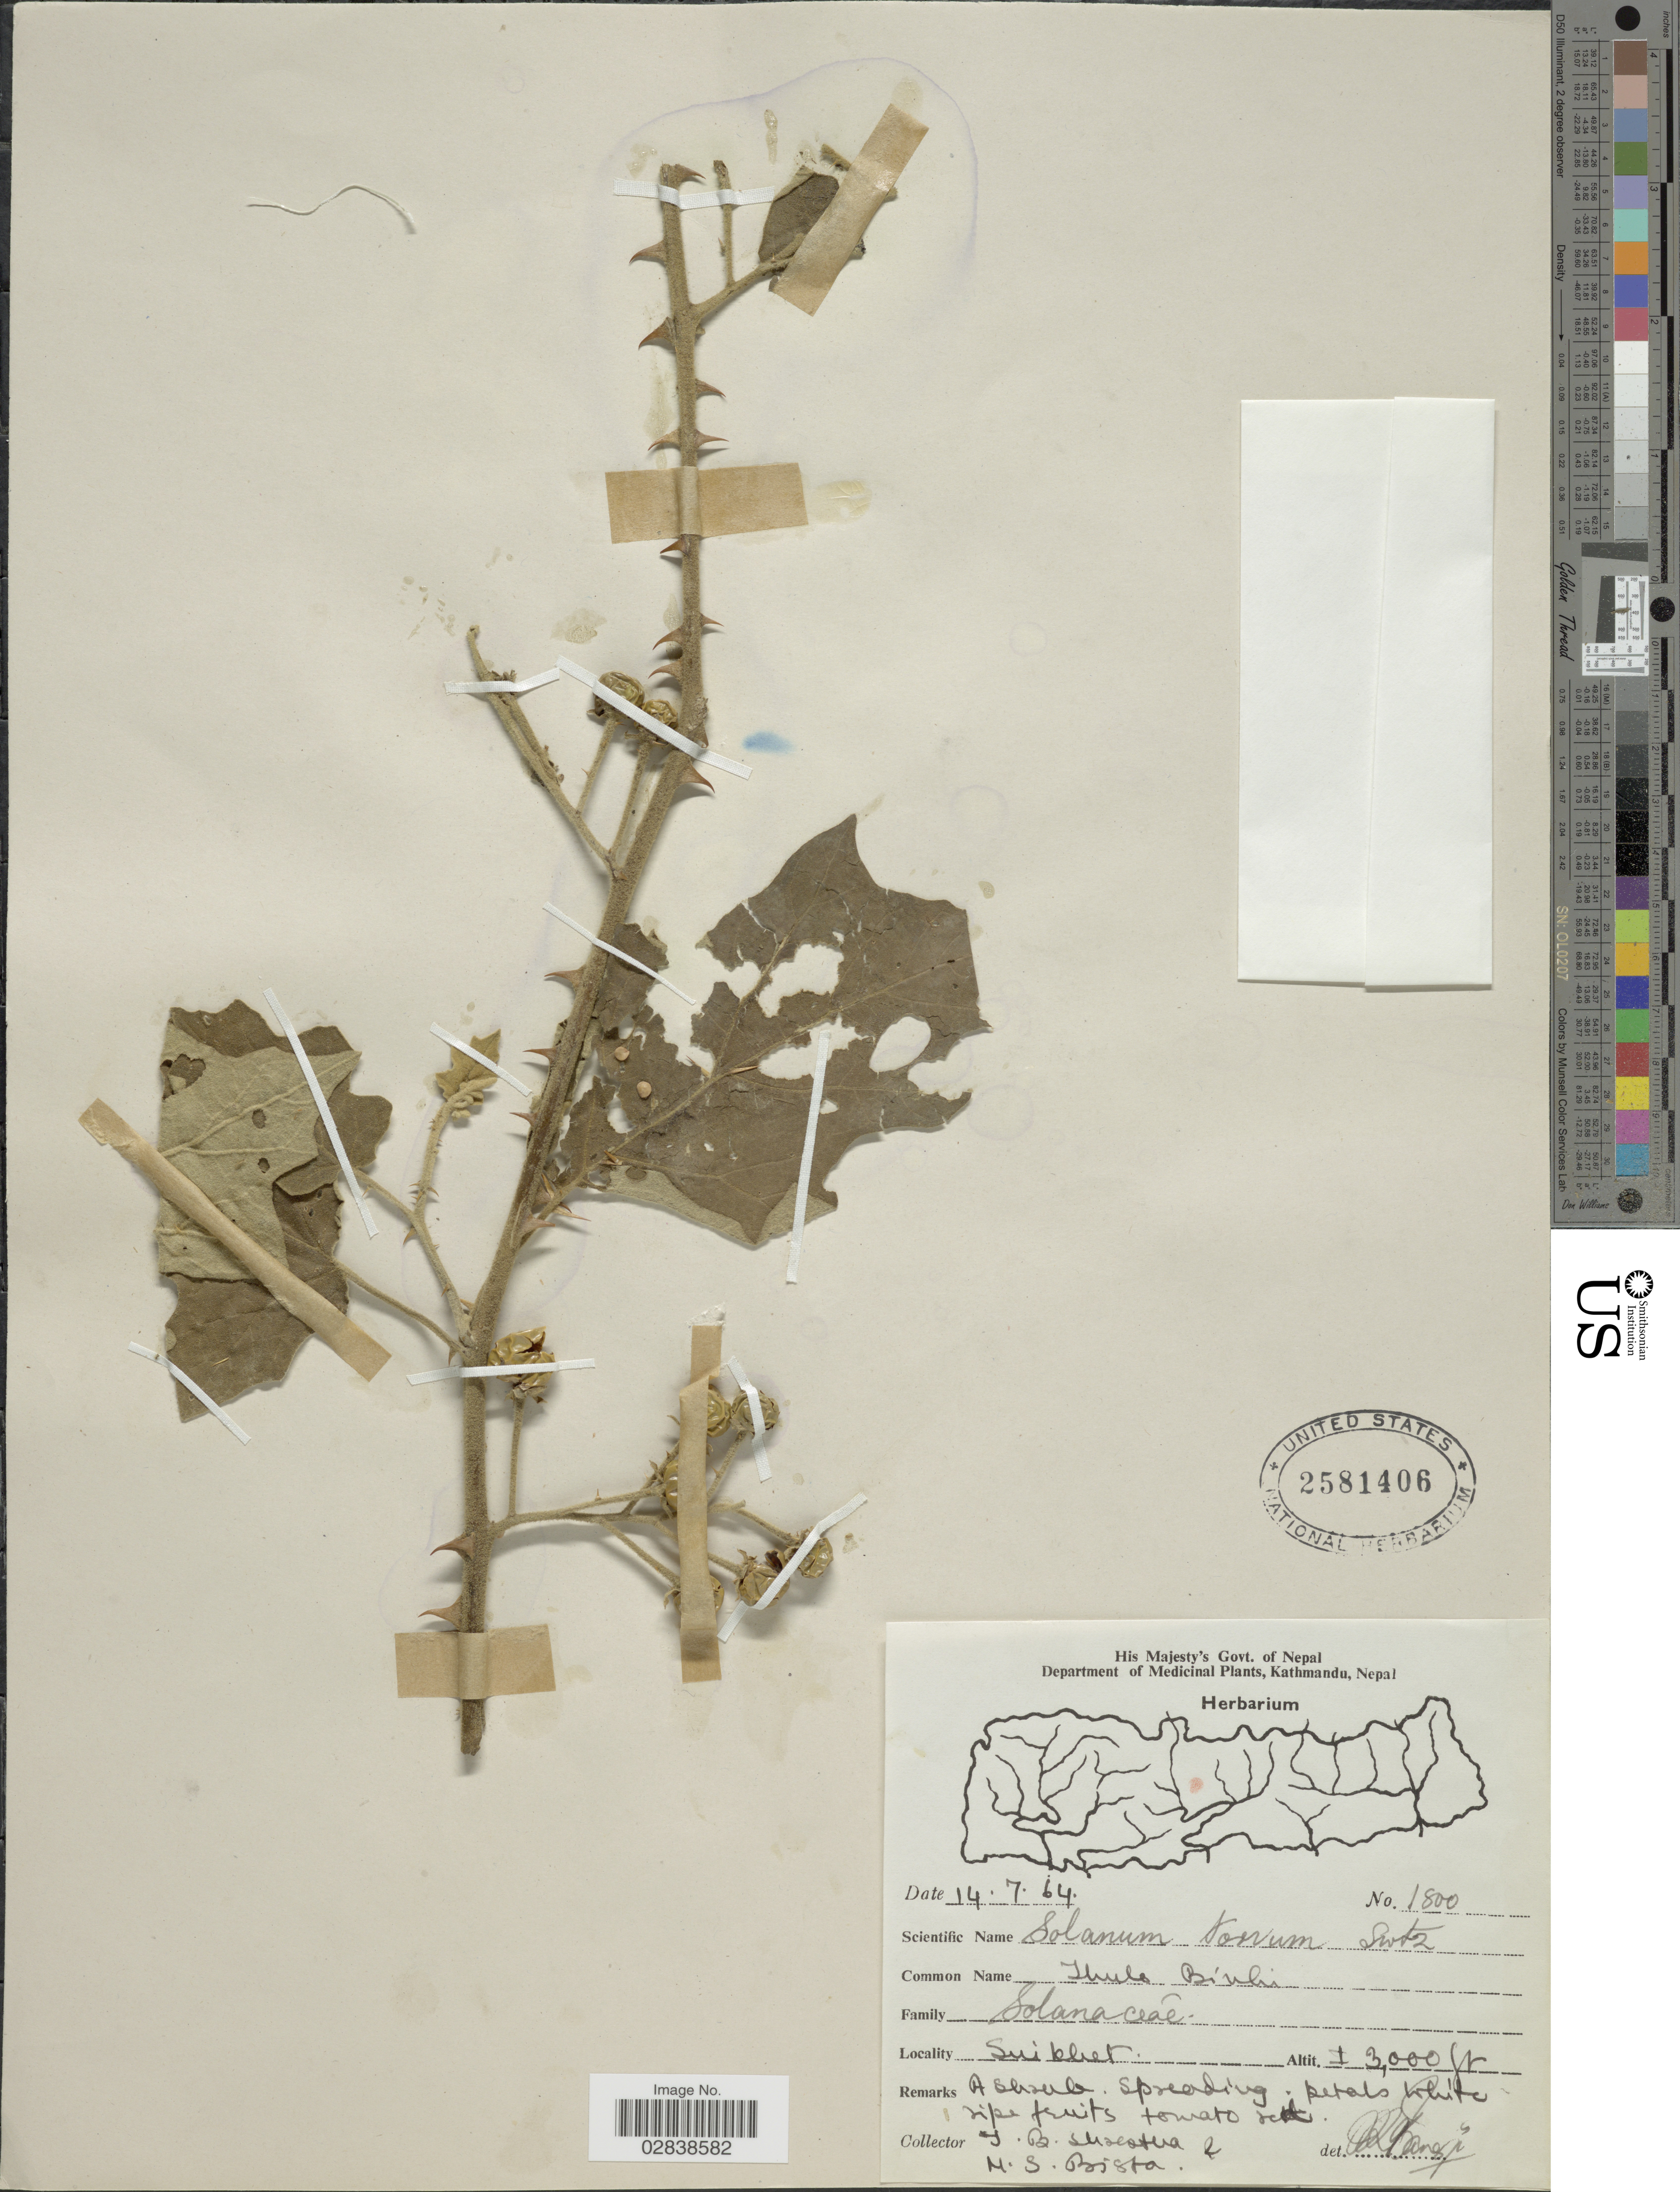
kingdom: Plantae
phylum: Tracheophyta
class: Magnoliopsida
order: Solanales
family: Solanaceae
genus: Solanum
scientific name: Solanum torvum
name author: Sw.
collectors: T. B. Shrestha & M. Bista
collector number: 1800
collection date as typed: Transcribed d/m/y: 14/7/64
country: Nepal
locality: Suikhet.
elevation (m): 914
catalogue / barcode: US 2581406